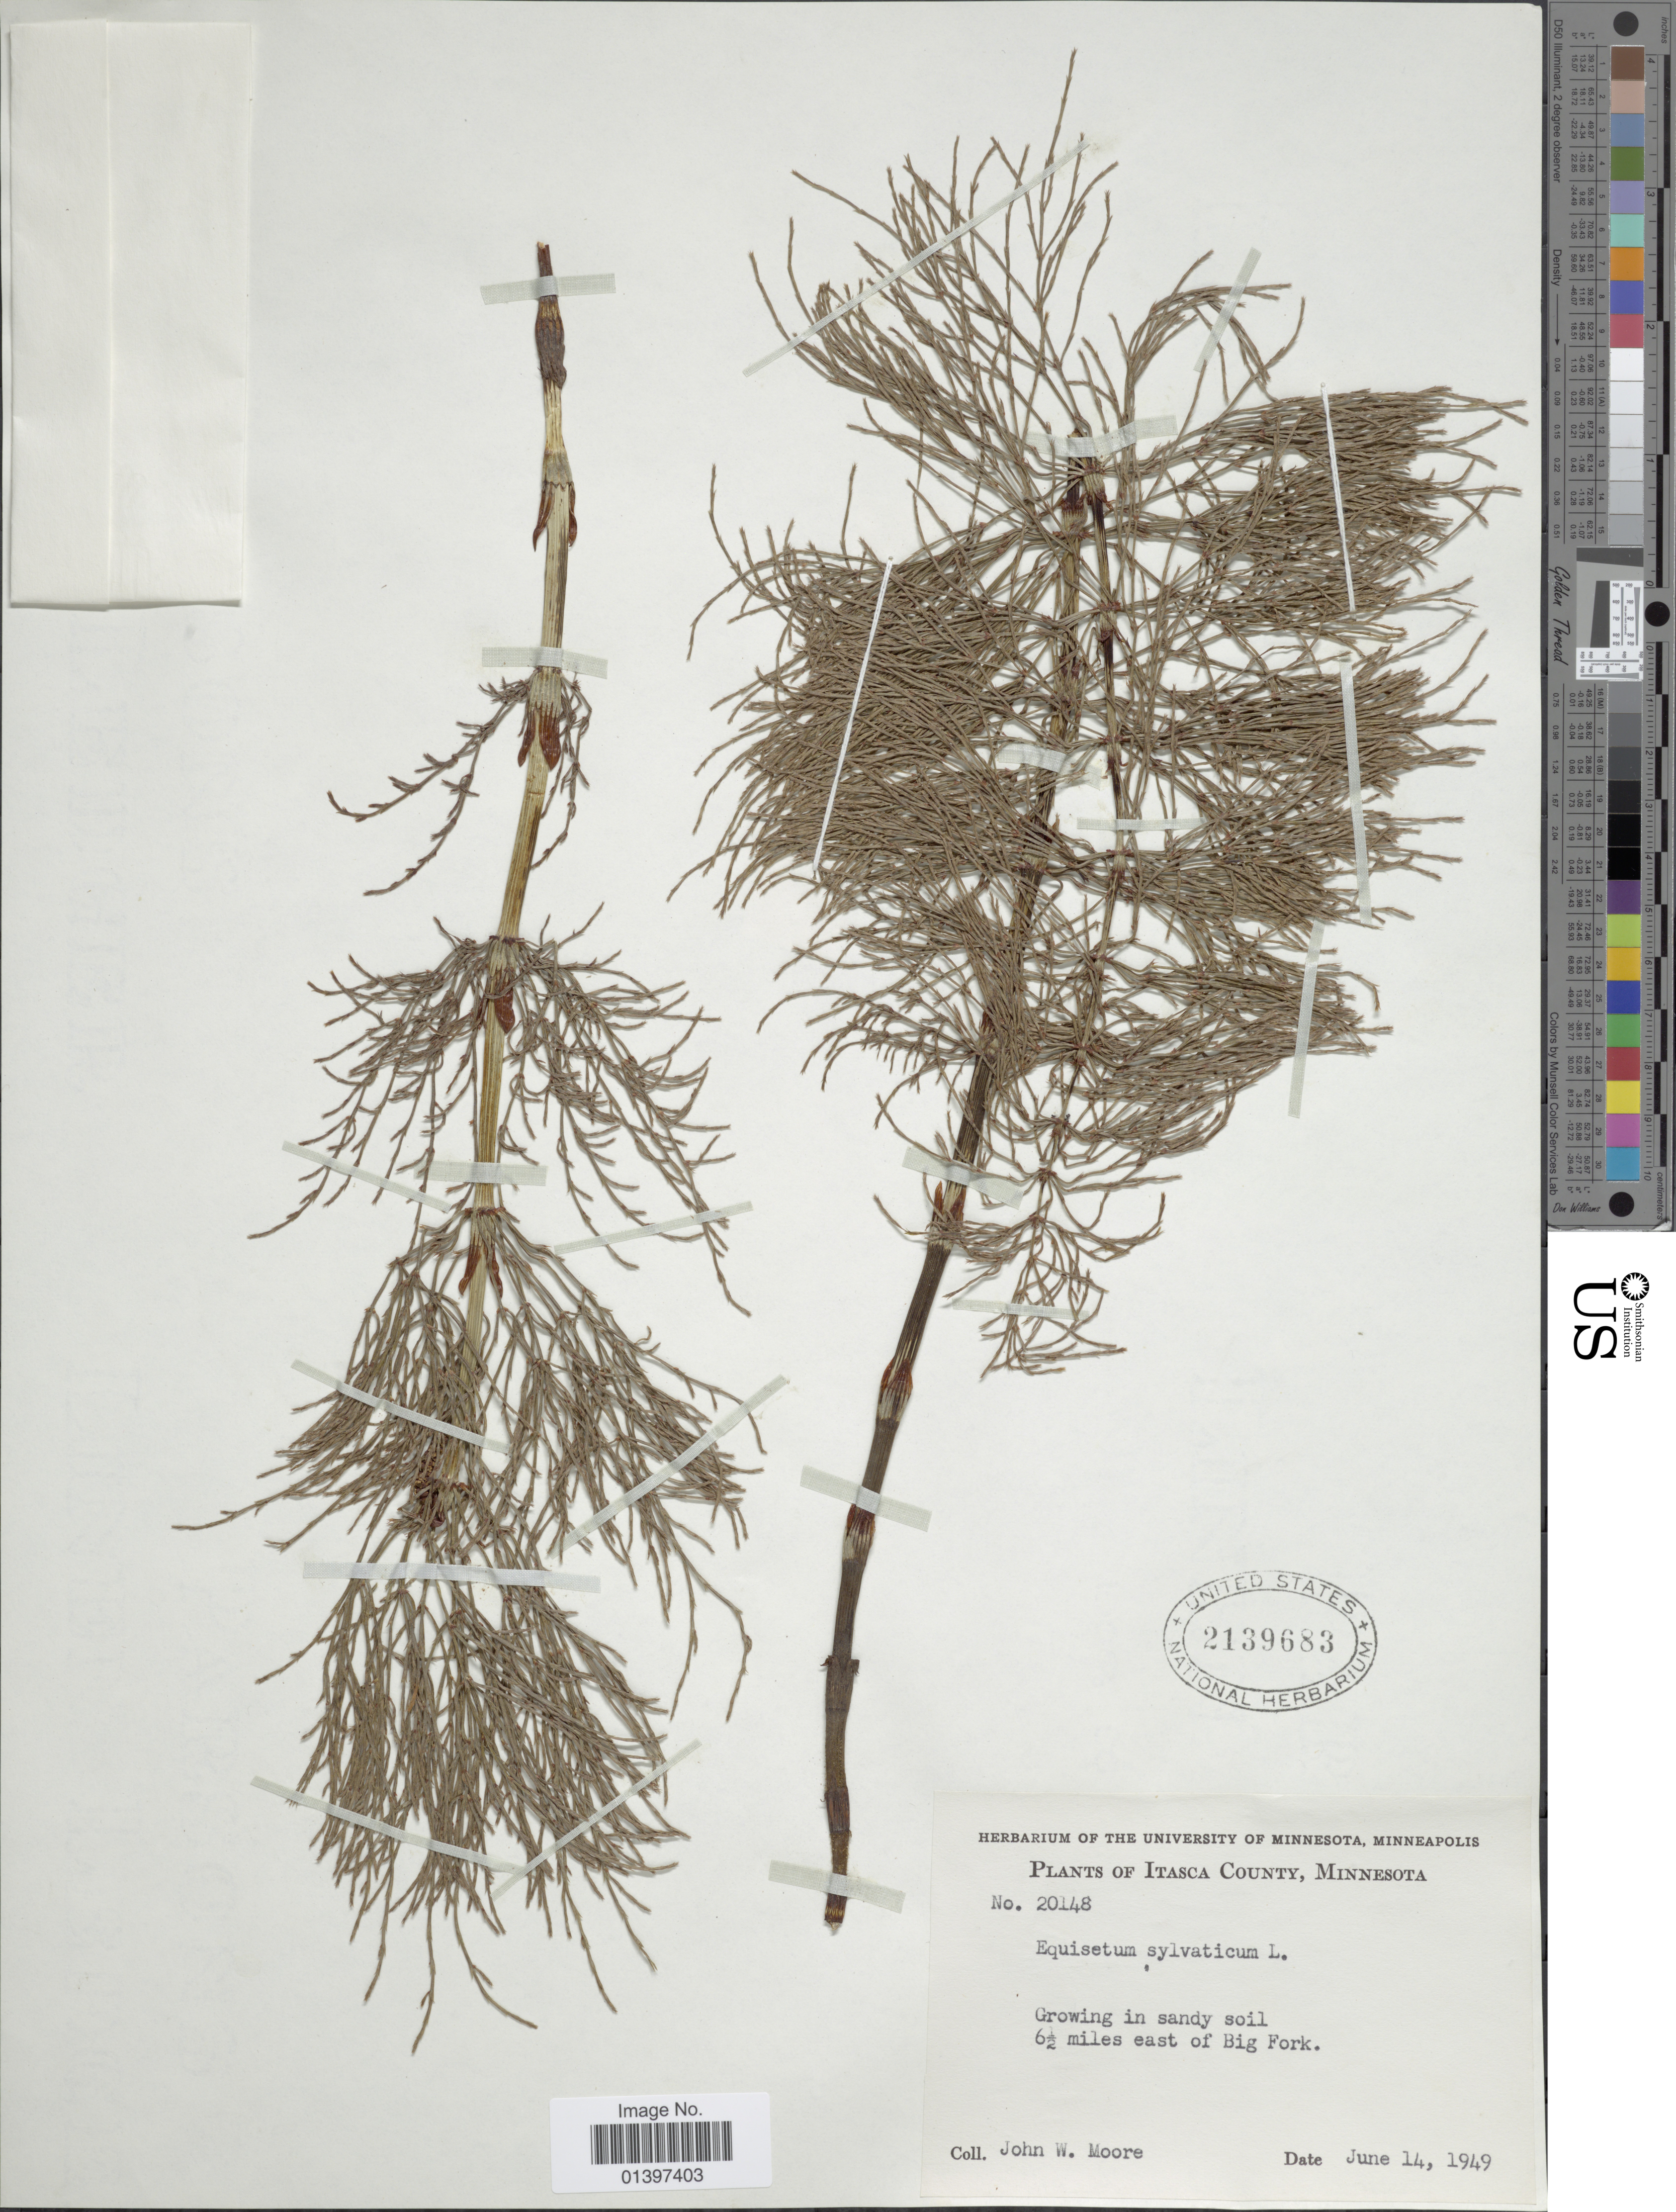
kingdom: Plantae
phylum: Tracheophyta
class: Polypodiopsida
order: Equisetales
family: Equisetaceae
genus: Equisetum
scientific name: Equisetum sylvaticum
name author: L.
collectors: J. W. Moore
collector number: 20148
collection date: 1949-06-14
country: United States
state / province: Minnesota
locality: Itasca County, Growing in sandy soil 6½ miles east of Big Fork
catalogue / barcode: US 2139683